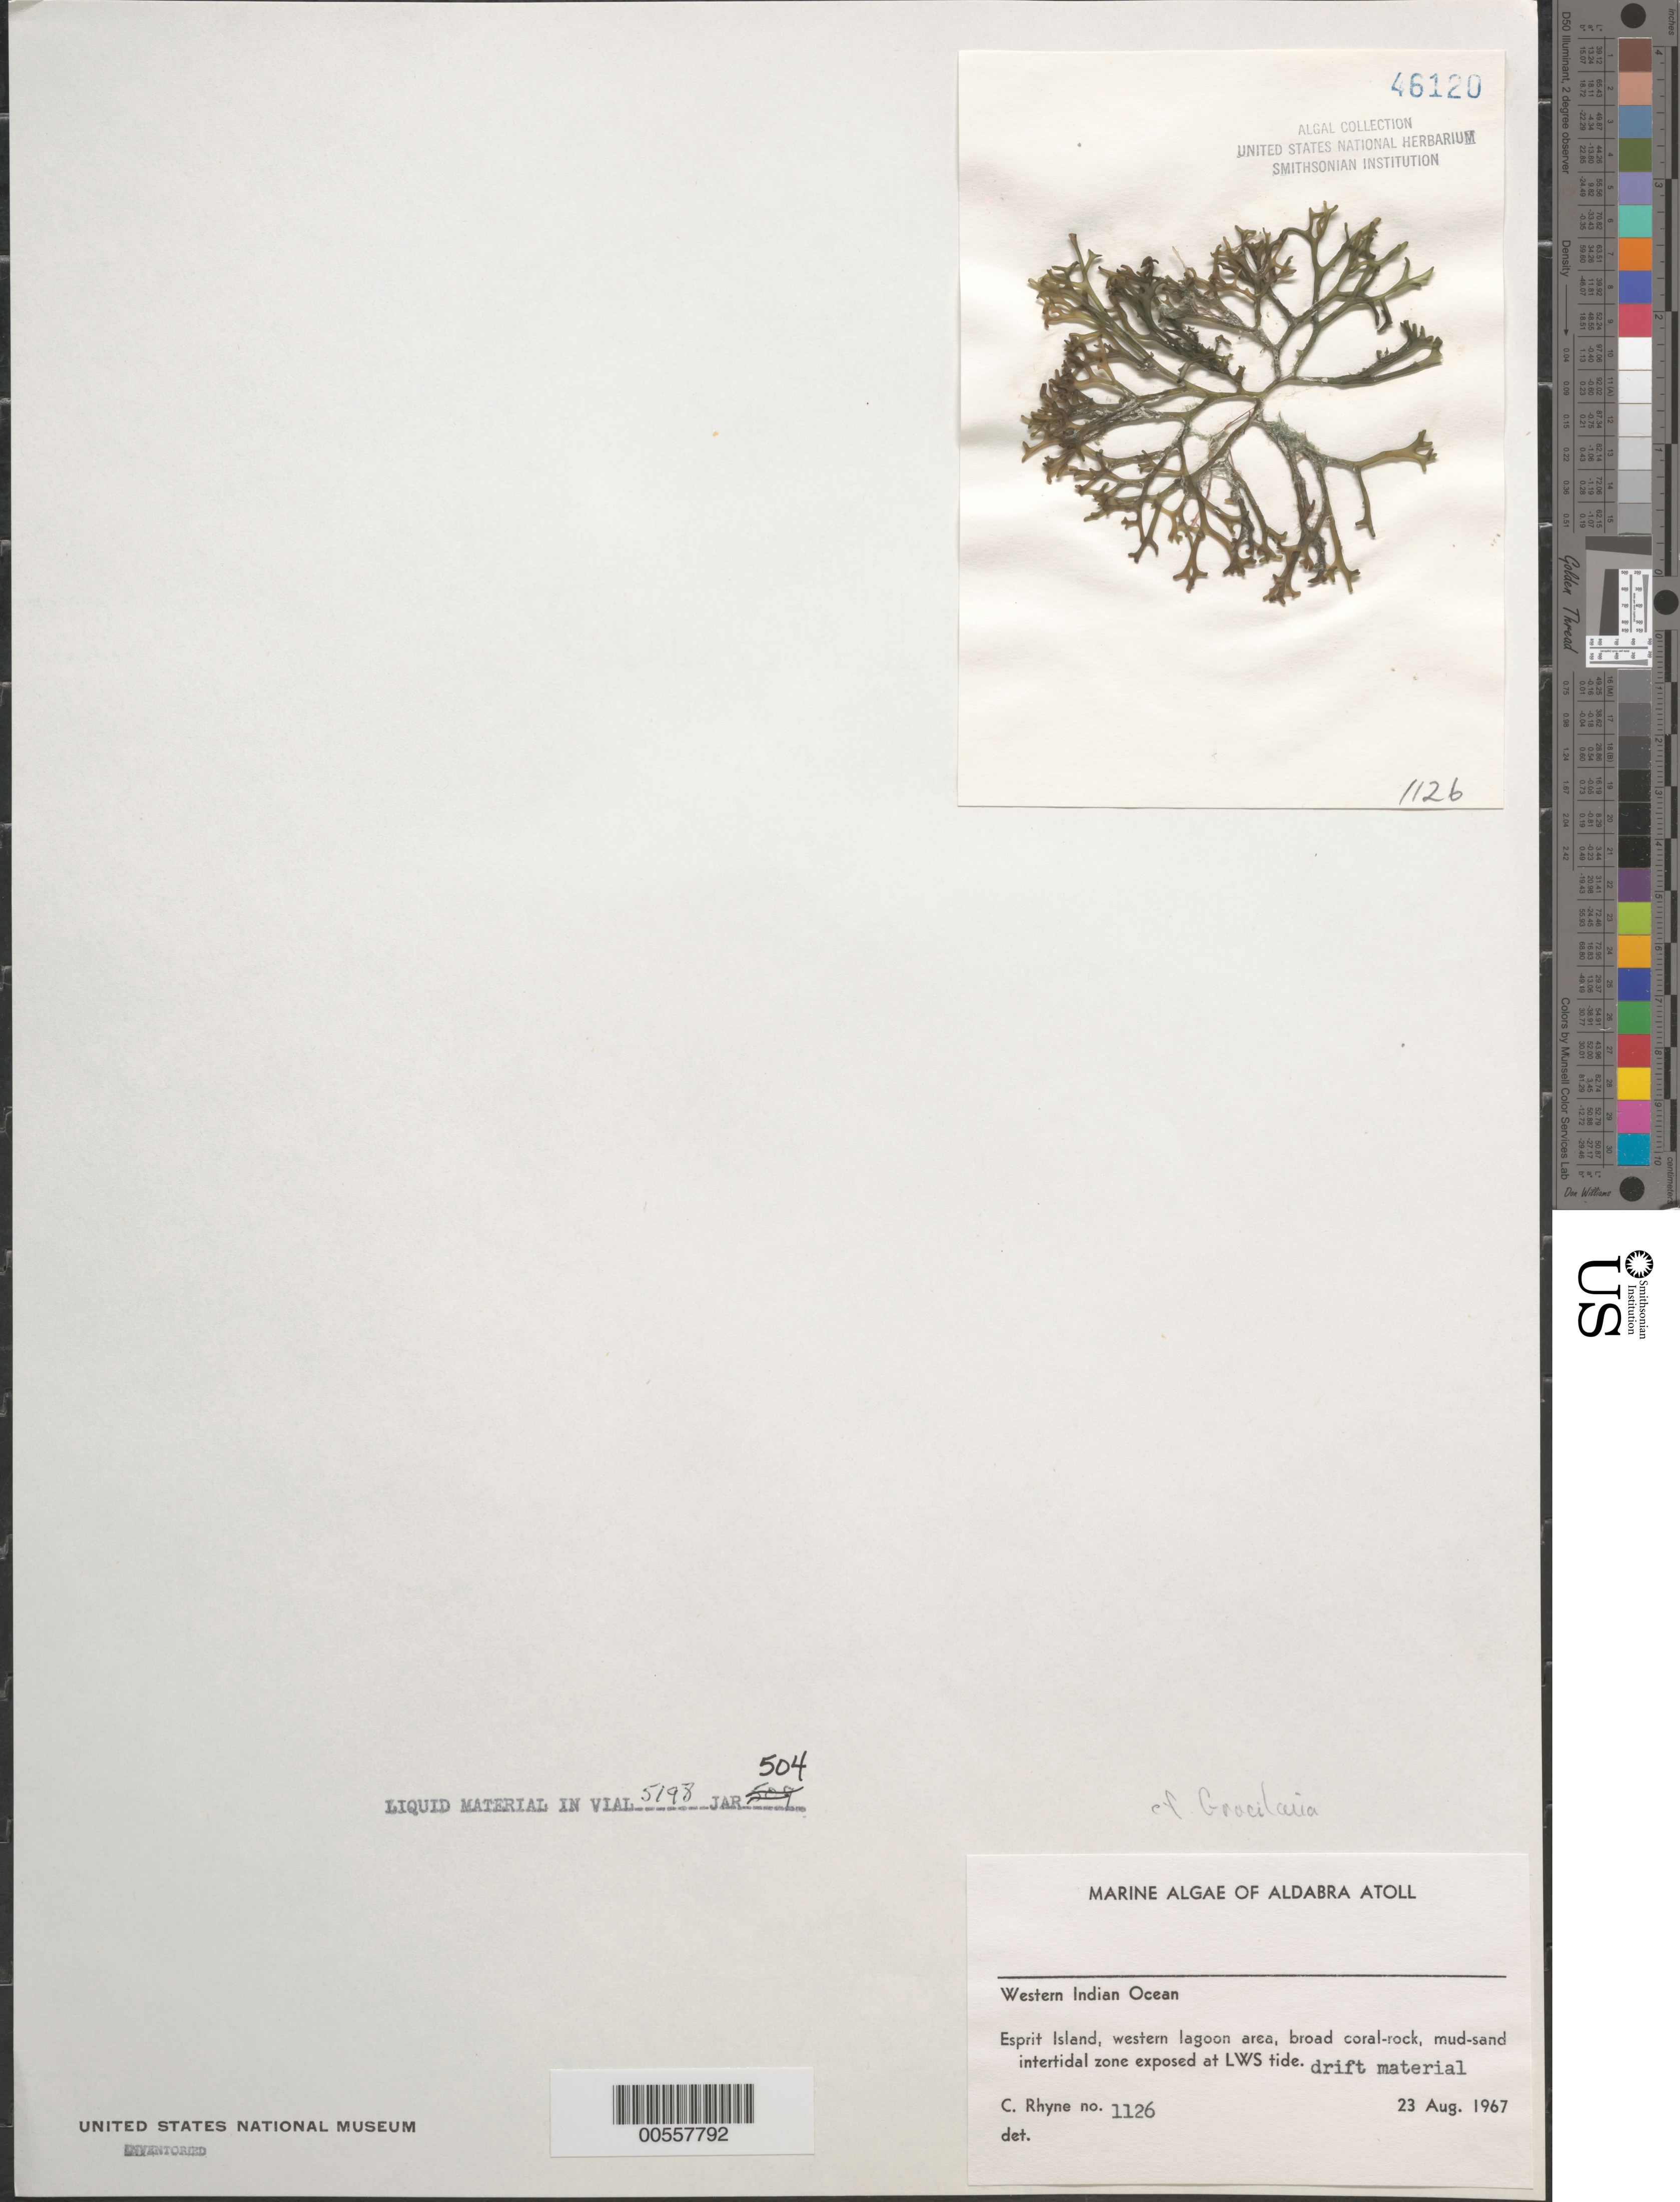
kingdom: Plantae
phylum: Rhodophyta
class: Florideophyceae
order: Gracilariales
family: Gracilariaceae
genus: Gracilaria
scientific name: Gracilaria sp.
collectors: C. Rhyne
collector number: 1126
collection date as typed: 23 Aug 1967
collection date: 1967-08-23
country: Seychelles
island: Aldabra Atoll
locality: Ile Esprit, Western lagoon area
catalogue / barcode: US 46120